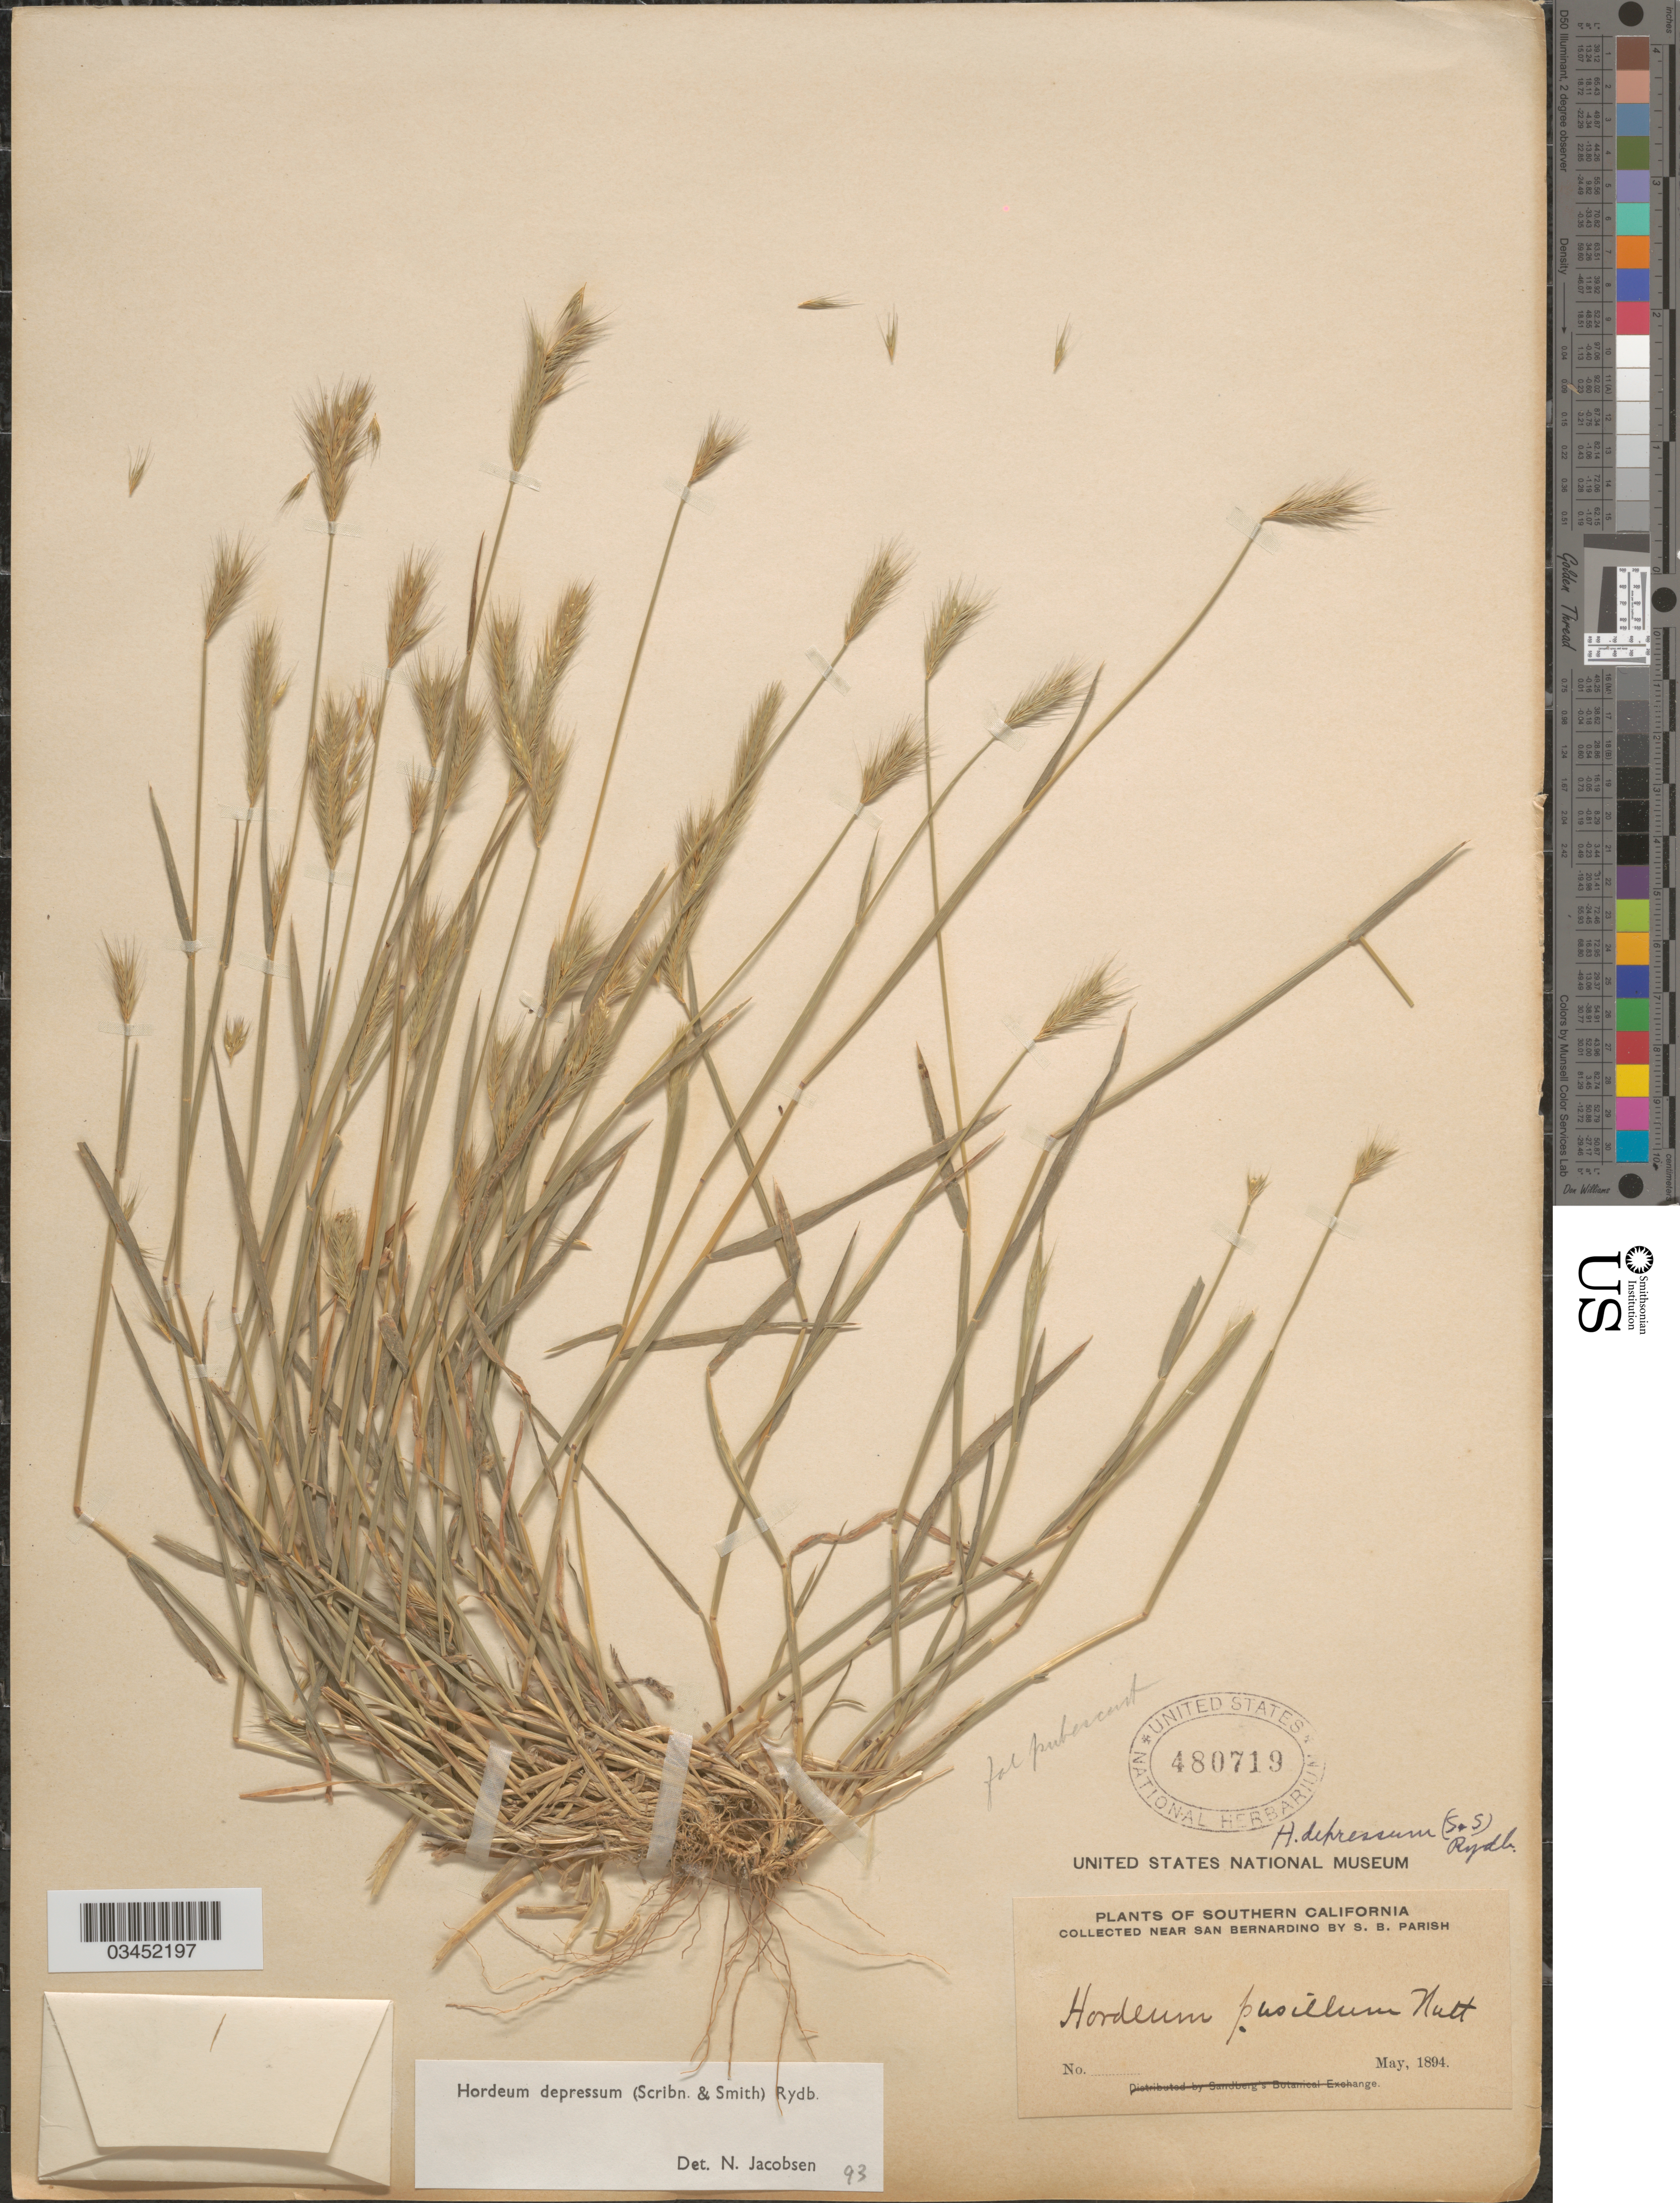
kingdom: Plantae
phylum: Tracheophyta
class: Liliopsida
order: Poales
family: Poaceae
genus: Hordeum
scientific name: Hordeum depressum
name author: (Scribn. & J.G. Sm.) Rydb.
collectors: S. B. Parish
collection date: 1894-05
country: United States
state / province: California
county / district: San Bernardino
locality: Southern California. Near San Bernardino.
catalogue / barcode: US 480719